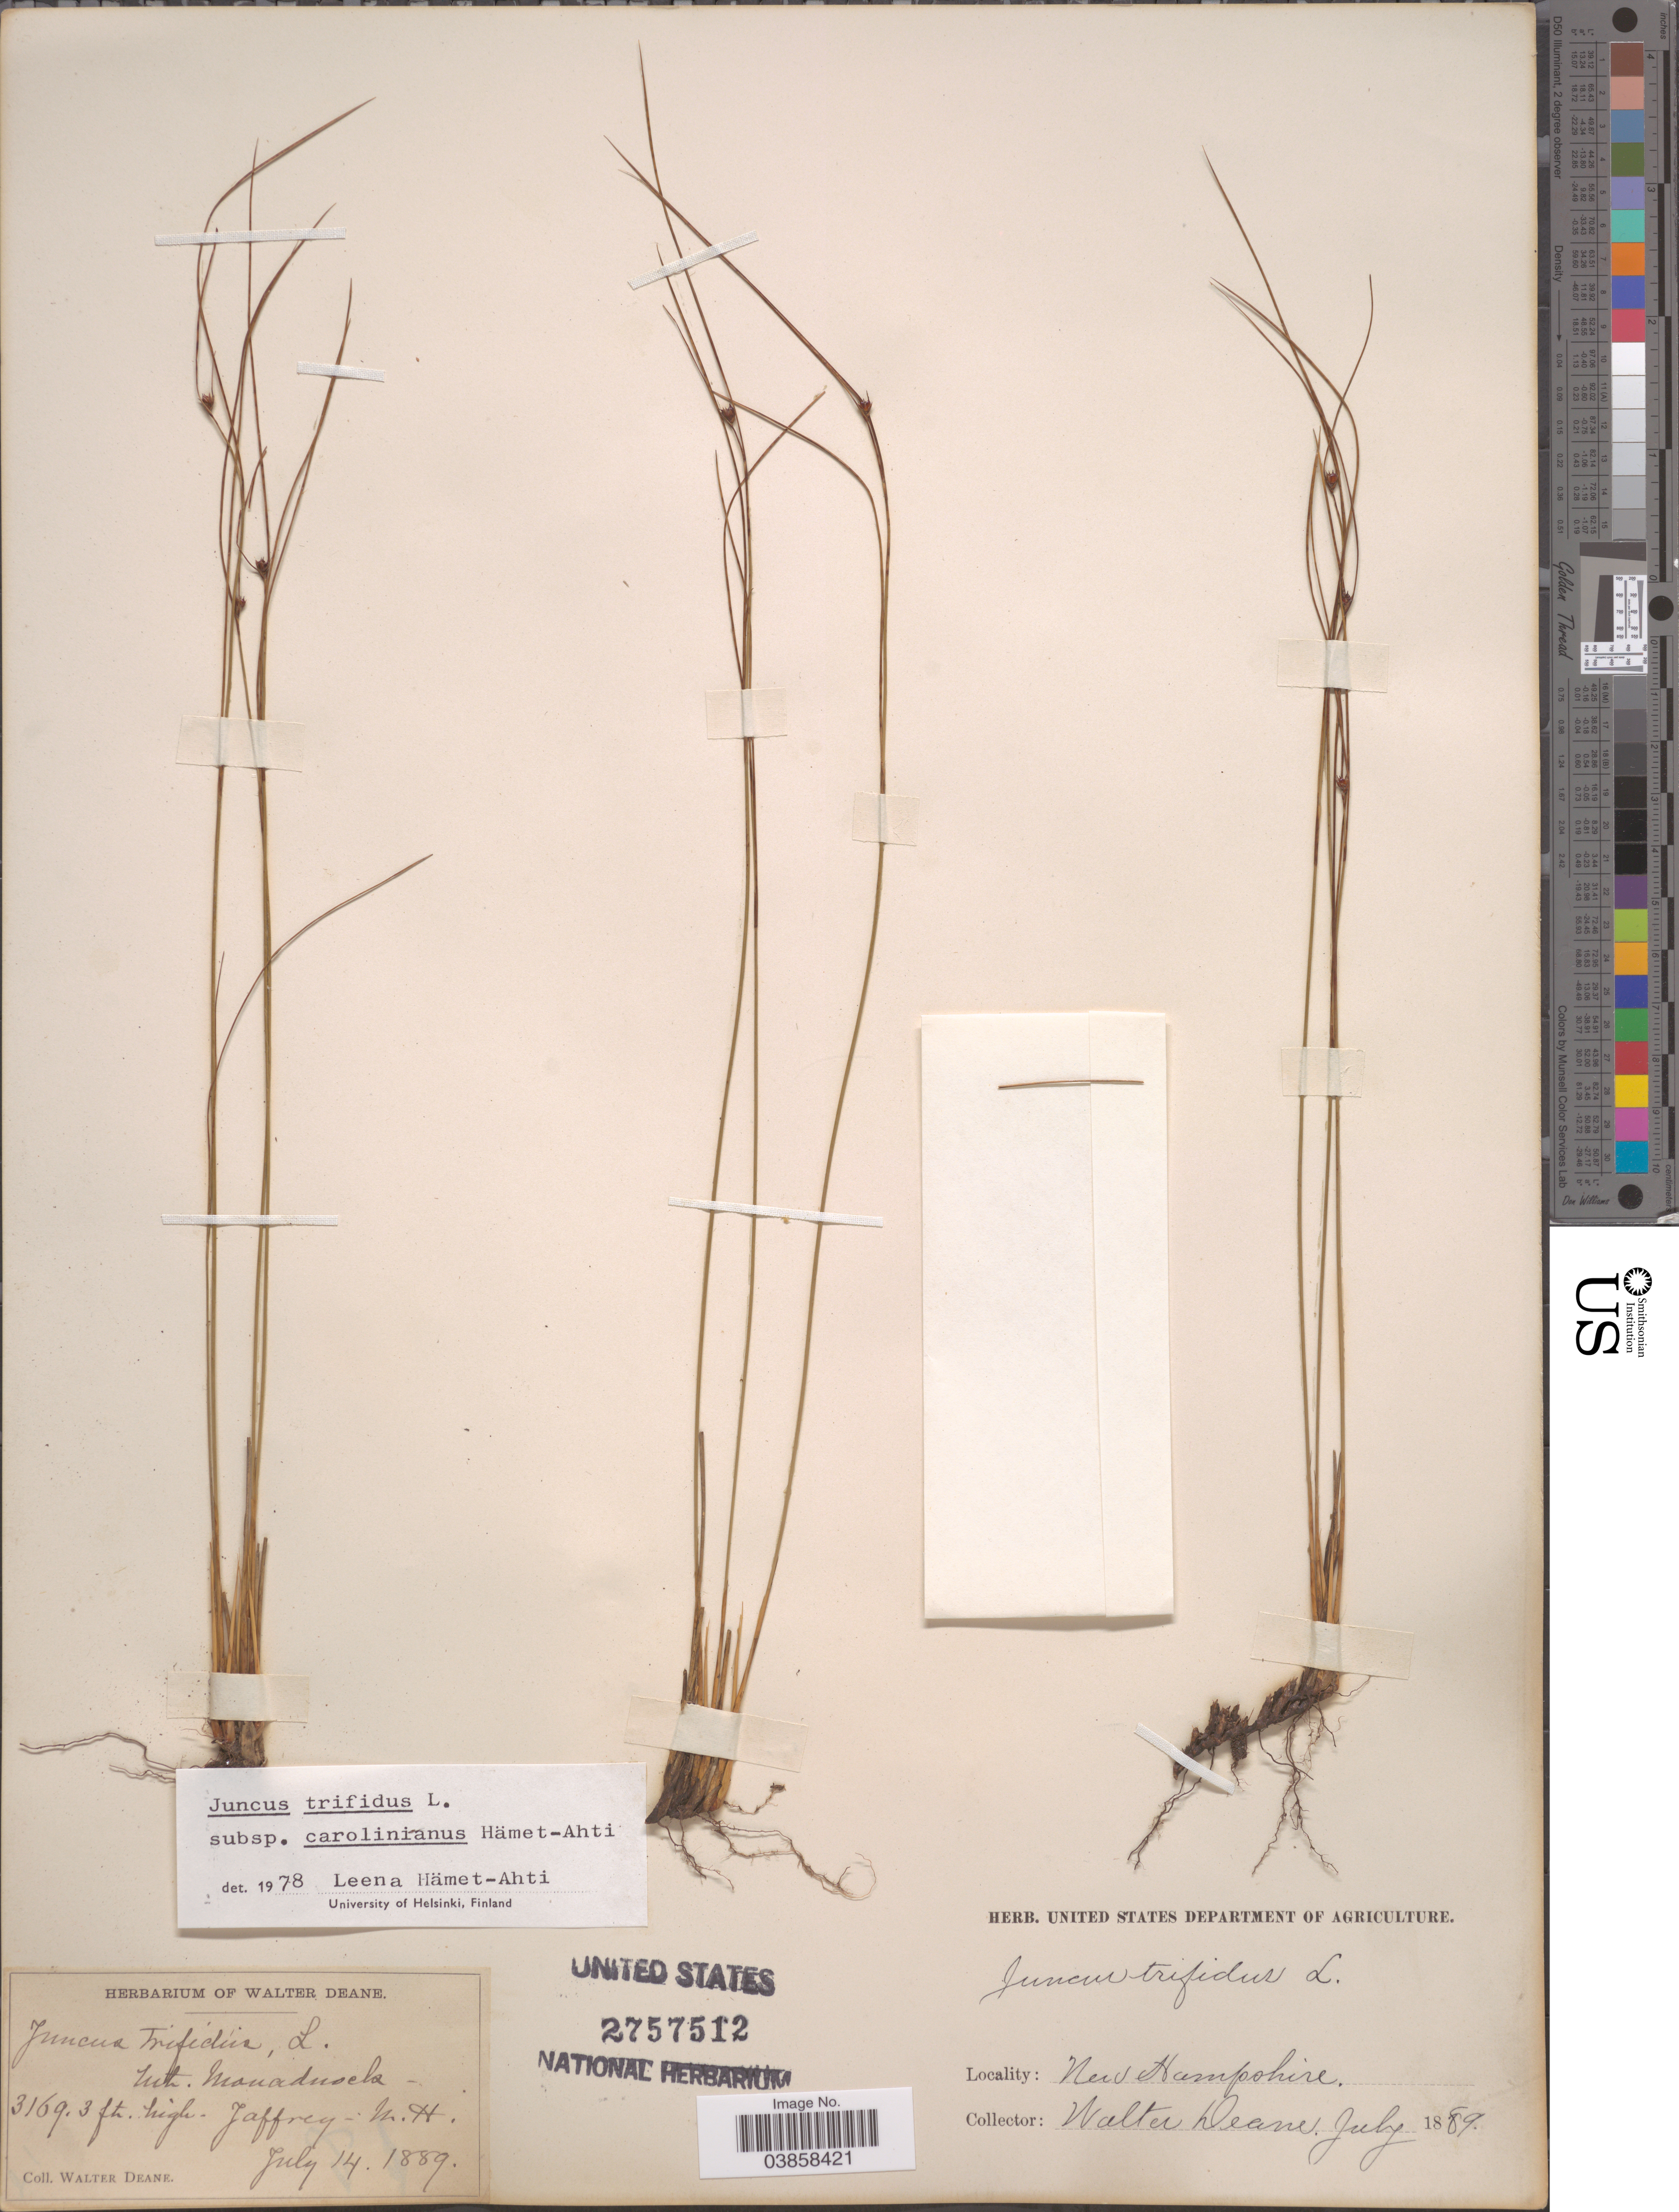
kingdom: Plantae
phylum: Tracheophyta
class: Liliopsida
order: Poales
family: Juncaceae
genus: Juncus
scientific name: Juncus trifidus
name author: L.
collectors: W. Deane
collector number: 3169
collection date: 1889-07-14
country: United States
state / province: New Hampshire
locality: Mt. Monadnock. Jaffrey.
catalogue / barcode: US 2757512